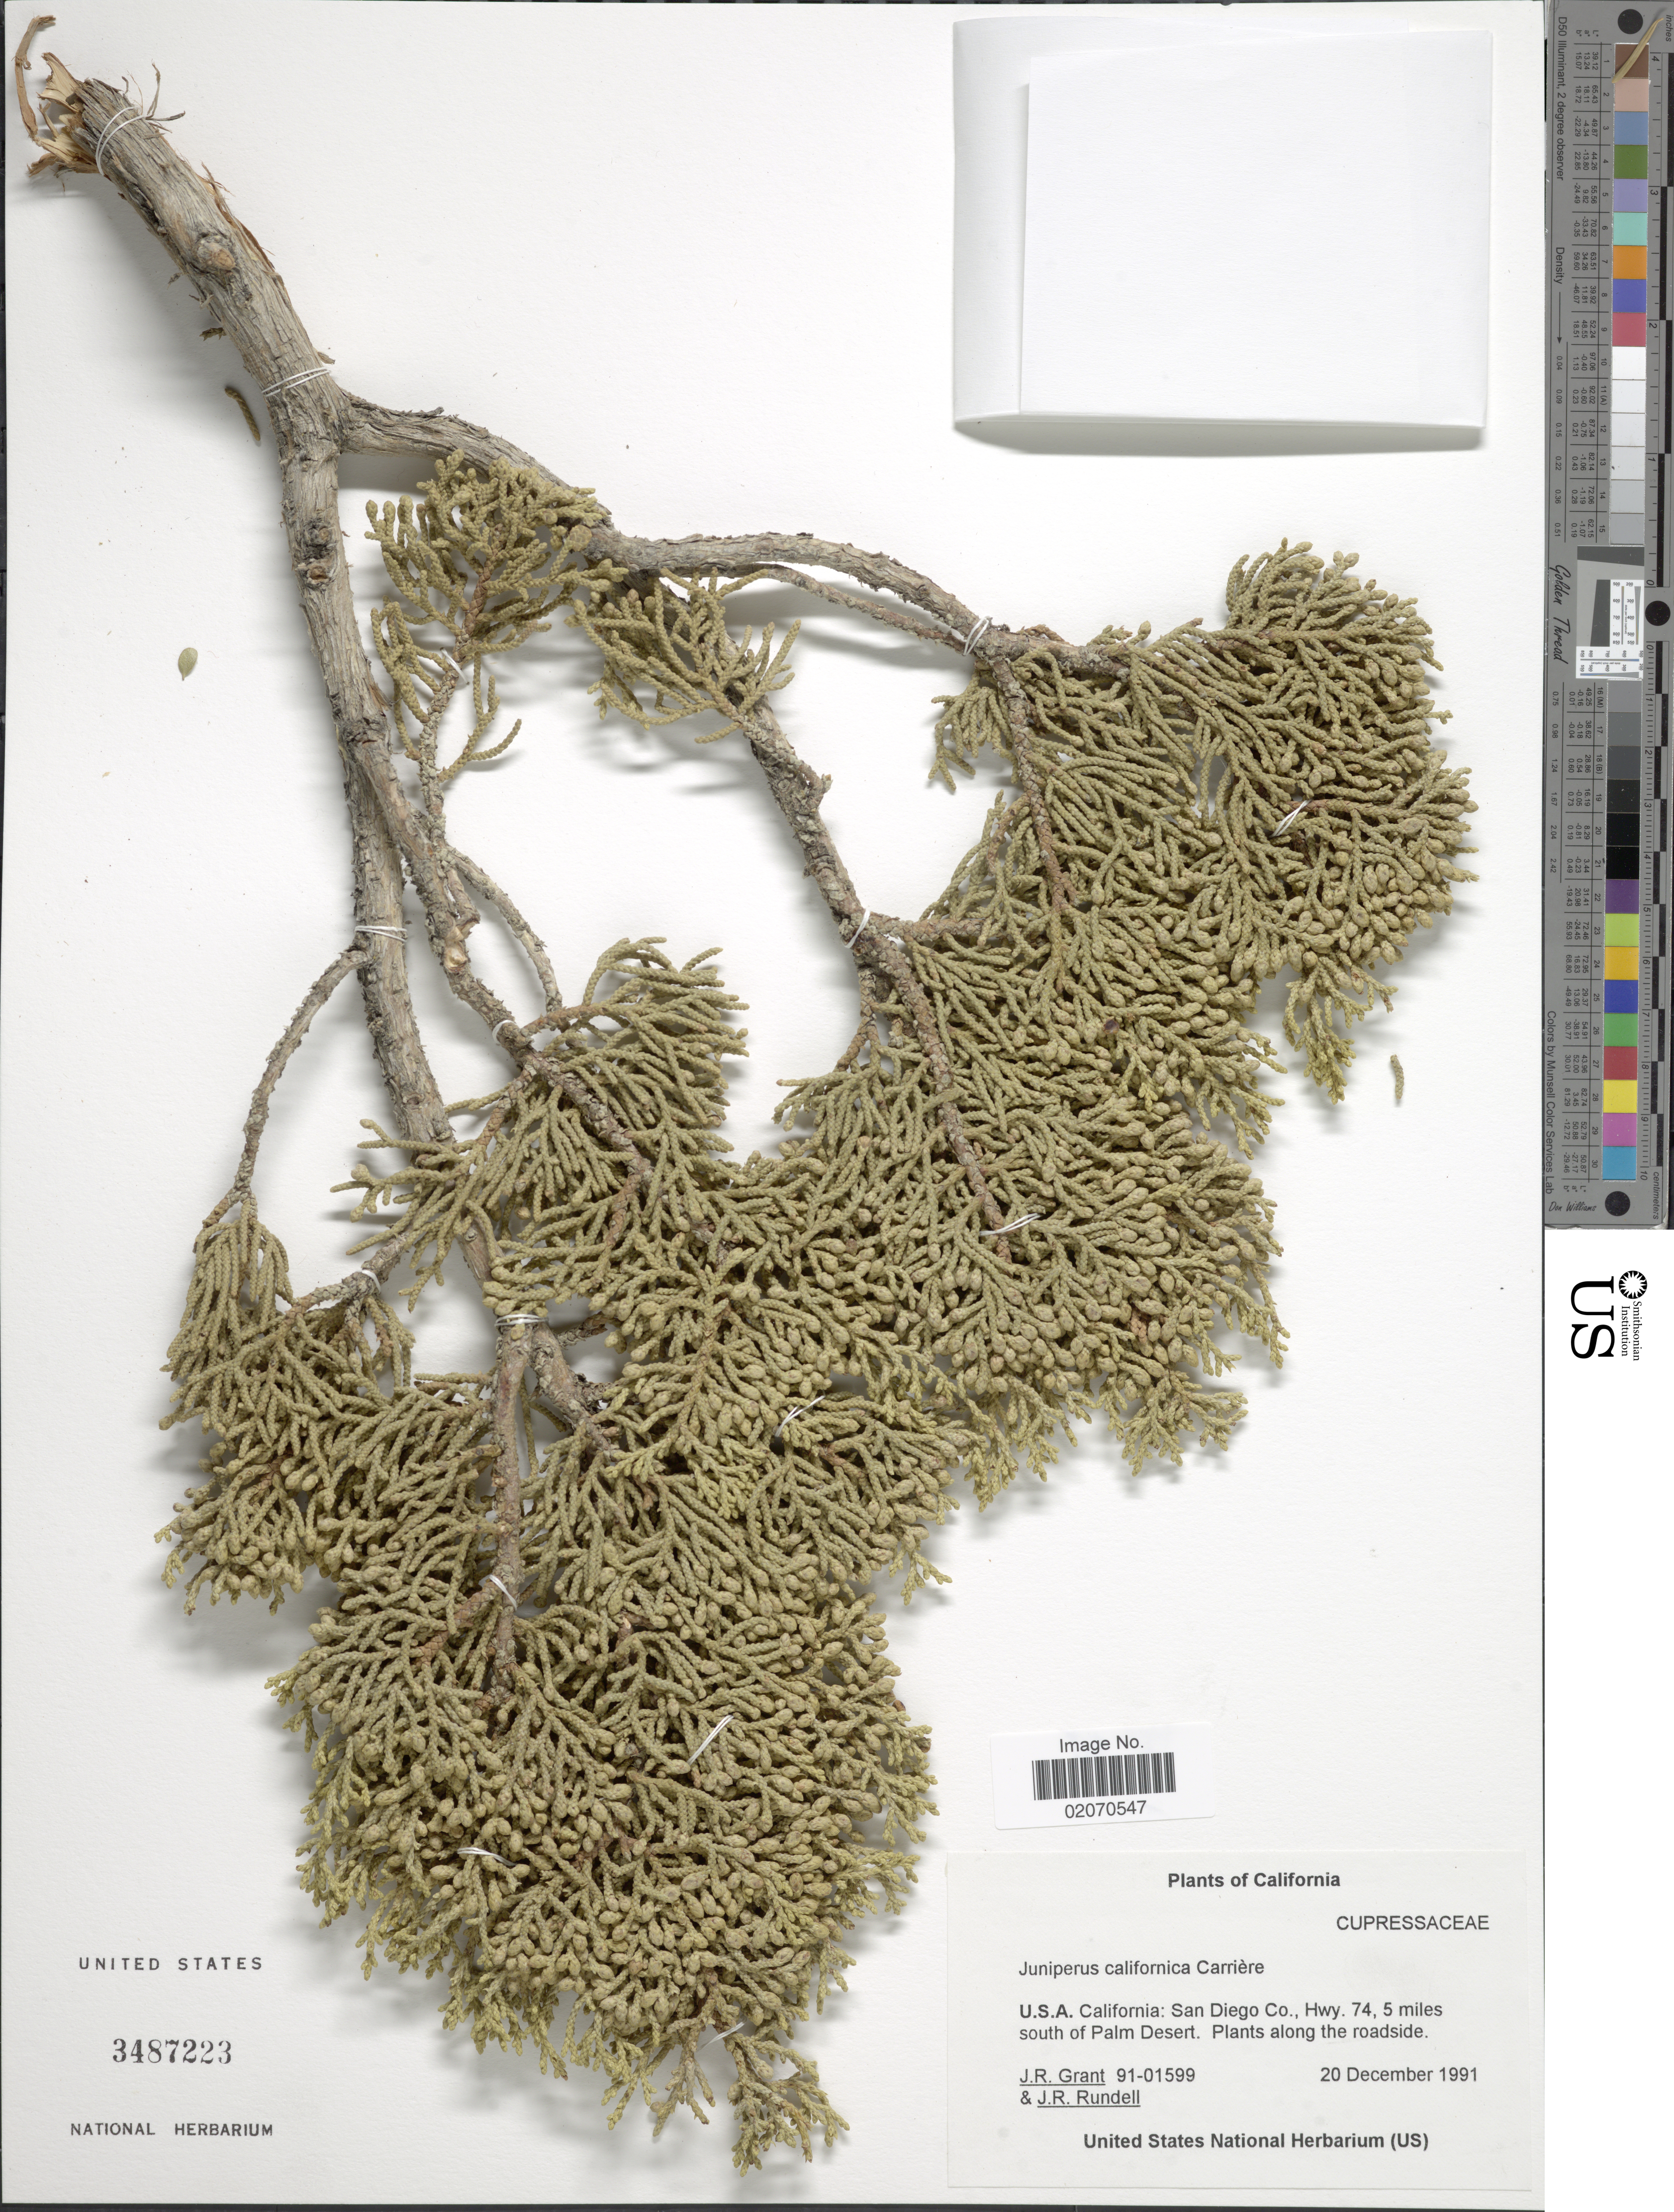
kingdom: Plantae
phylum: Tracheophyta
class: Pinopsida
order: Pinales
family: Cupressaceae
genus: Juniperus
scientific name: Juniperus californica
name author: Carrière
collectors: J. Grant & J. R. Rundell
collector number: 91-01599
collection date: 1991-12-20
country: United States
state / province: California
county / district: San Diego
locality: California; San Diego Co., Hwy. 74, 5 miles south of Palm Desert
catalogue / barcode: US 3487223